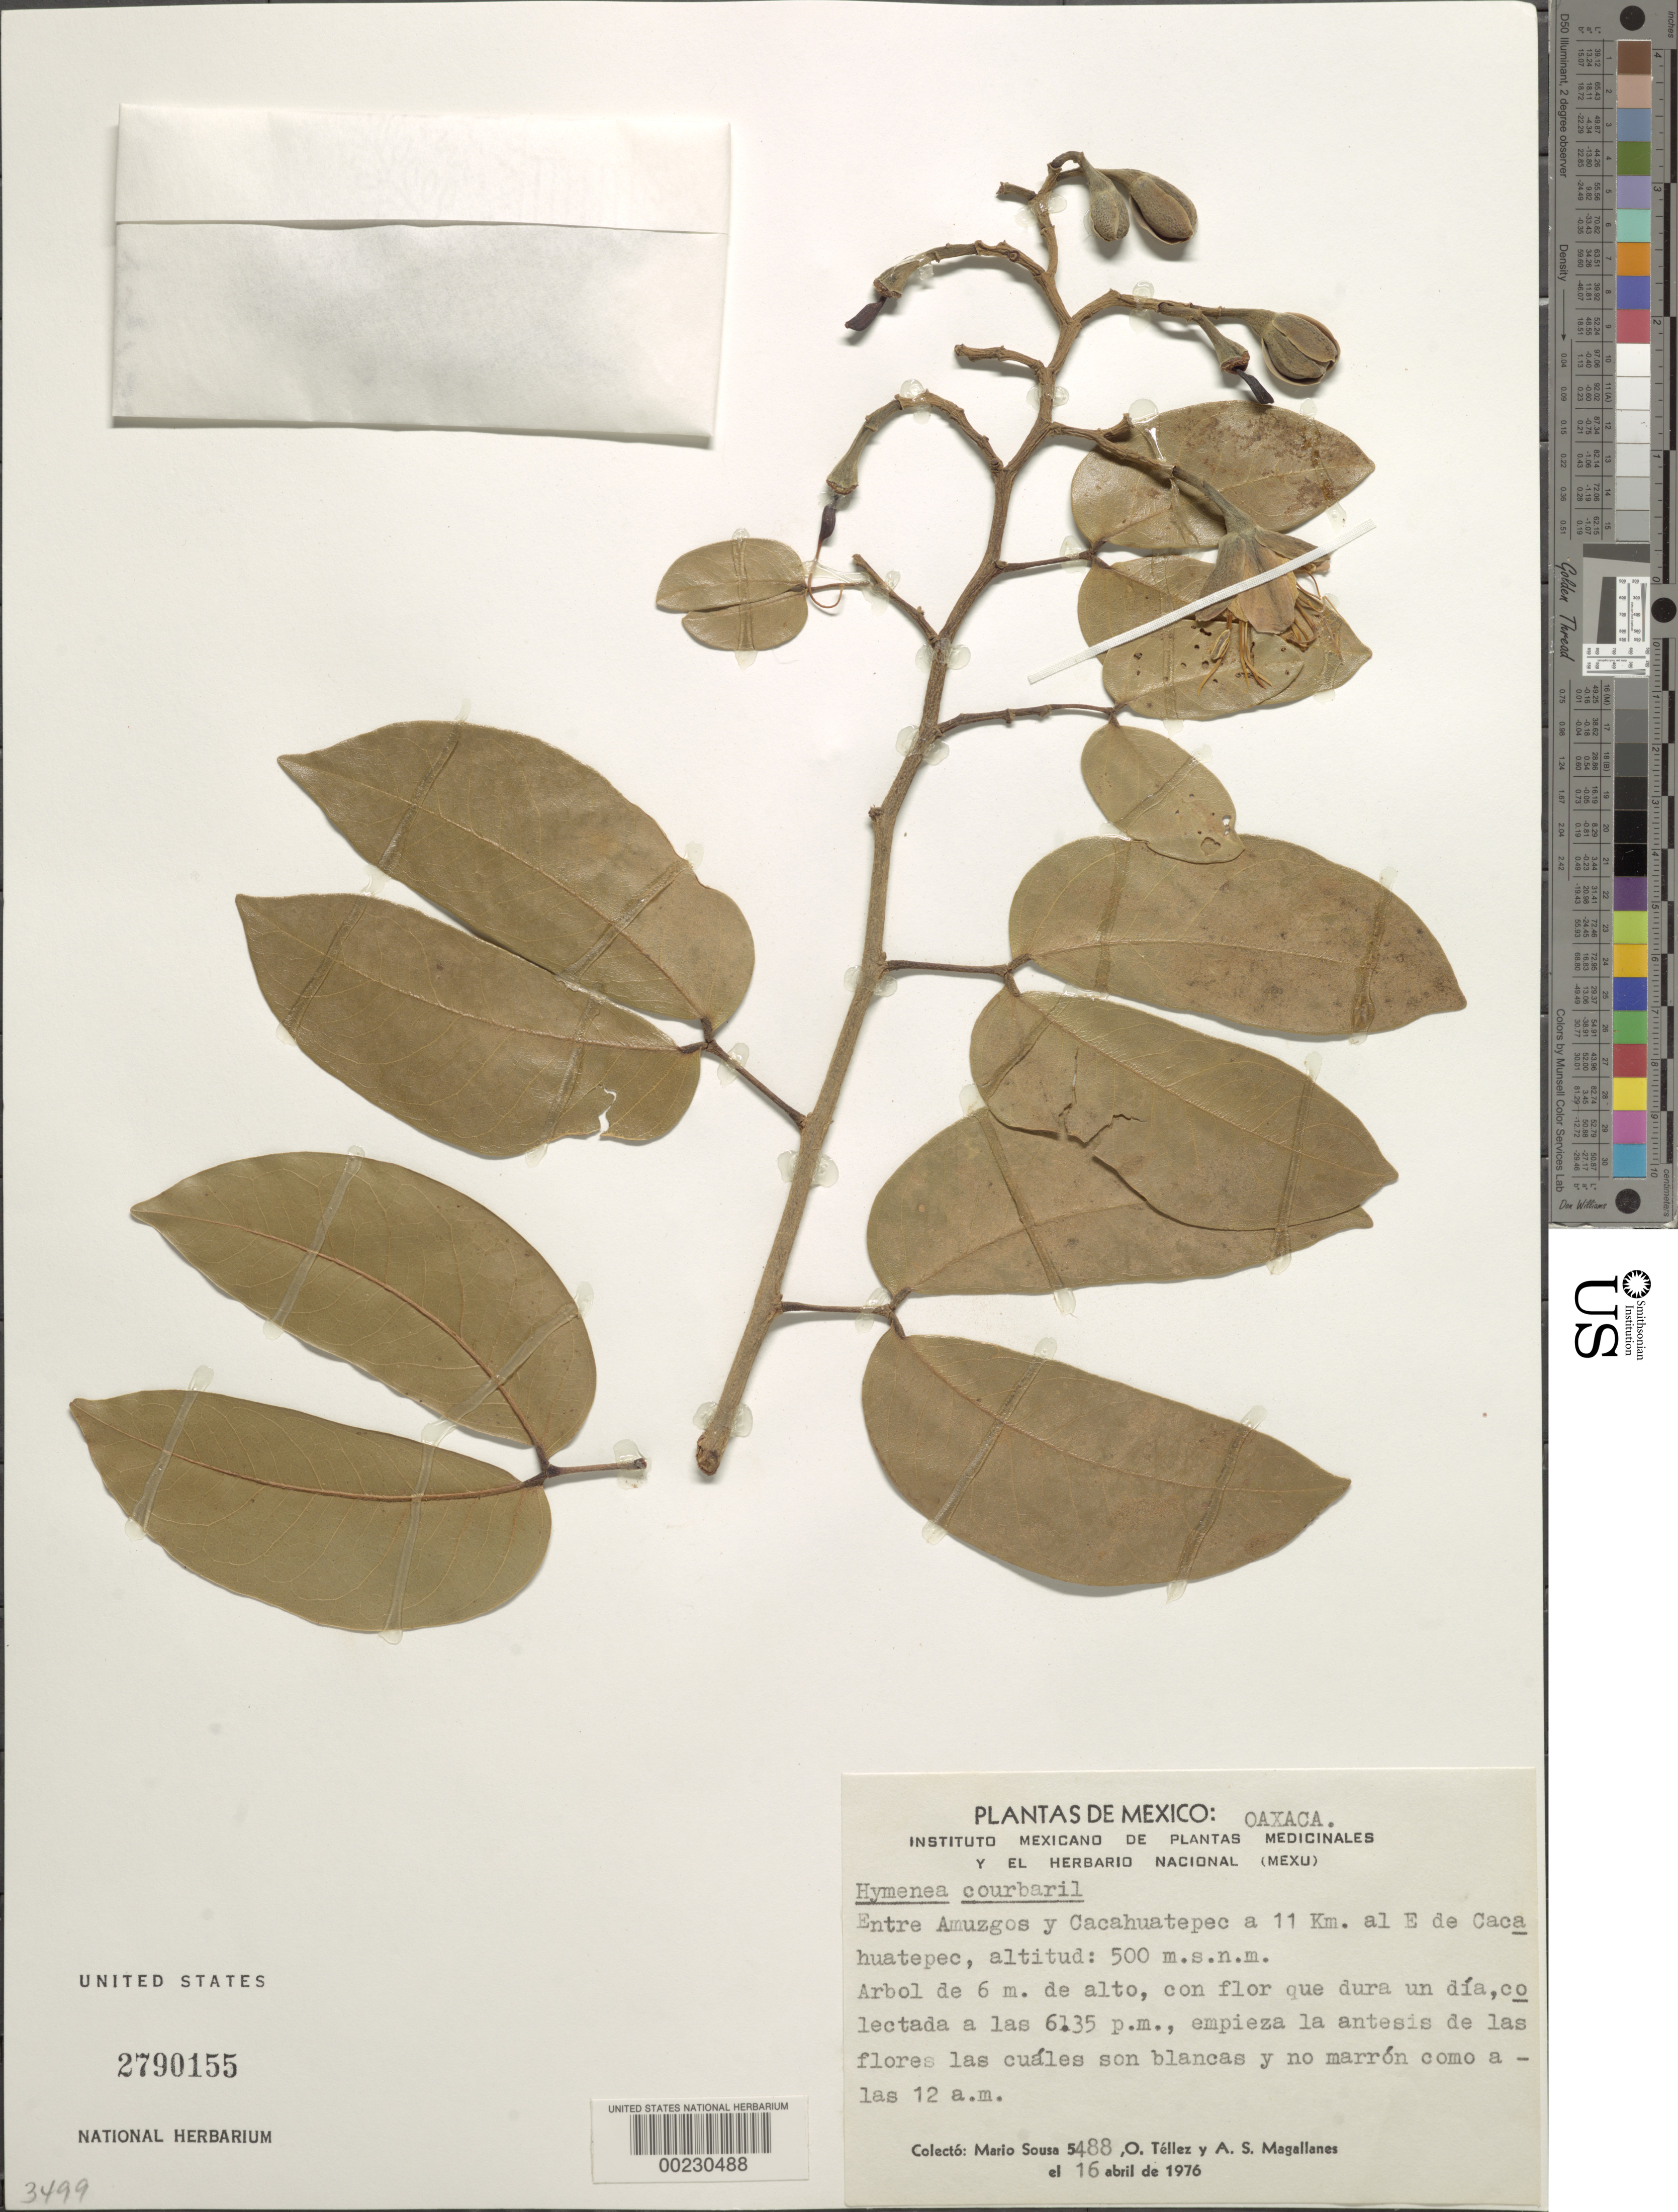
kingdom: Plantae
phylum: Tracheophyta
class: Magnoliopsida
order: Fabales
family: Fabaceae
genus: Hymenaea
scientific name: Hymenaea courbaril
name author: L.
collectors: M. Sousa S., O. Téllez V. & A. Magallanes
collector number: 5488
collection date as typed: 16 Apr 1976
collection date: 1976-04-16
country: Mexico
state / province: Oaxaca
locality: Between amuzgos and cacahuatepec, 11 km E of cacahuatepec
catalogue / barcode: US 2790155